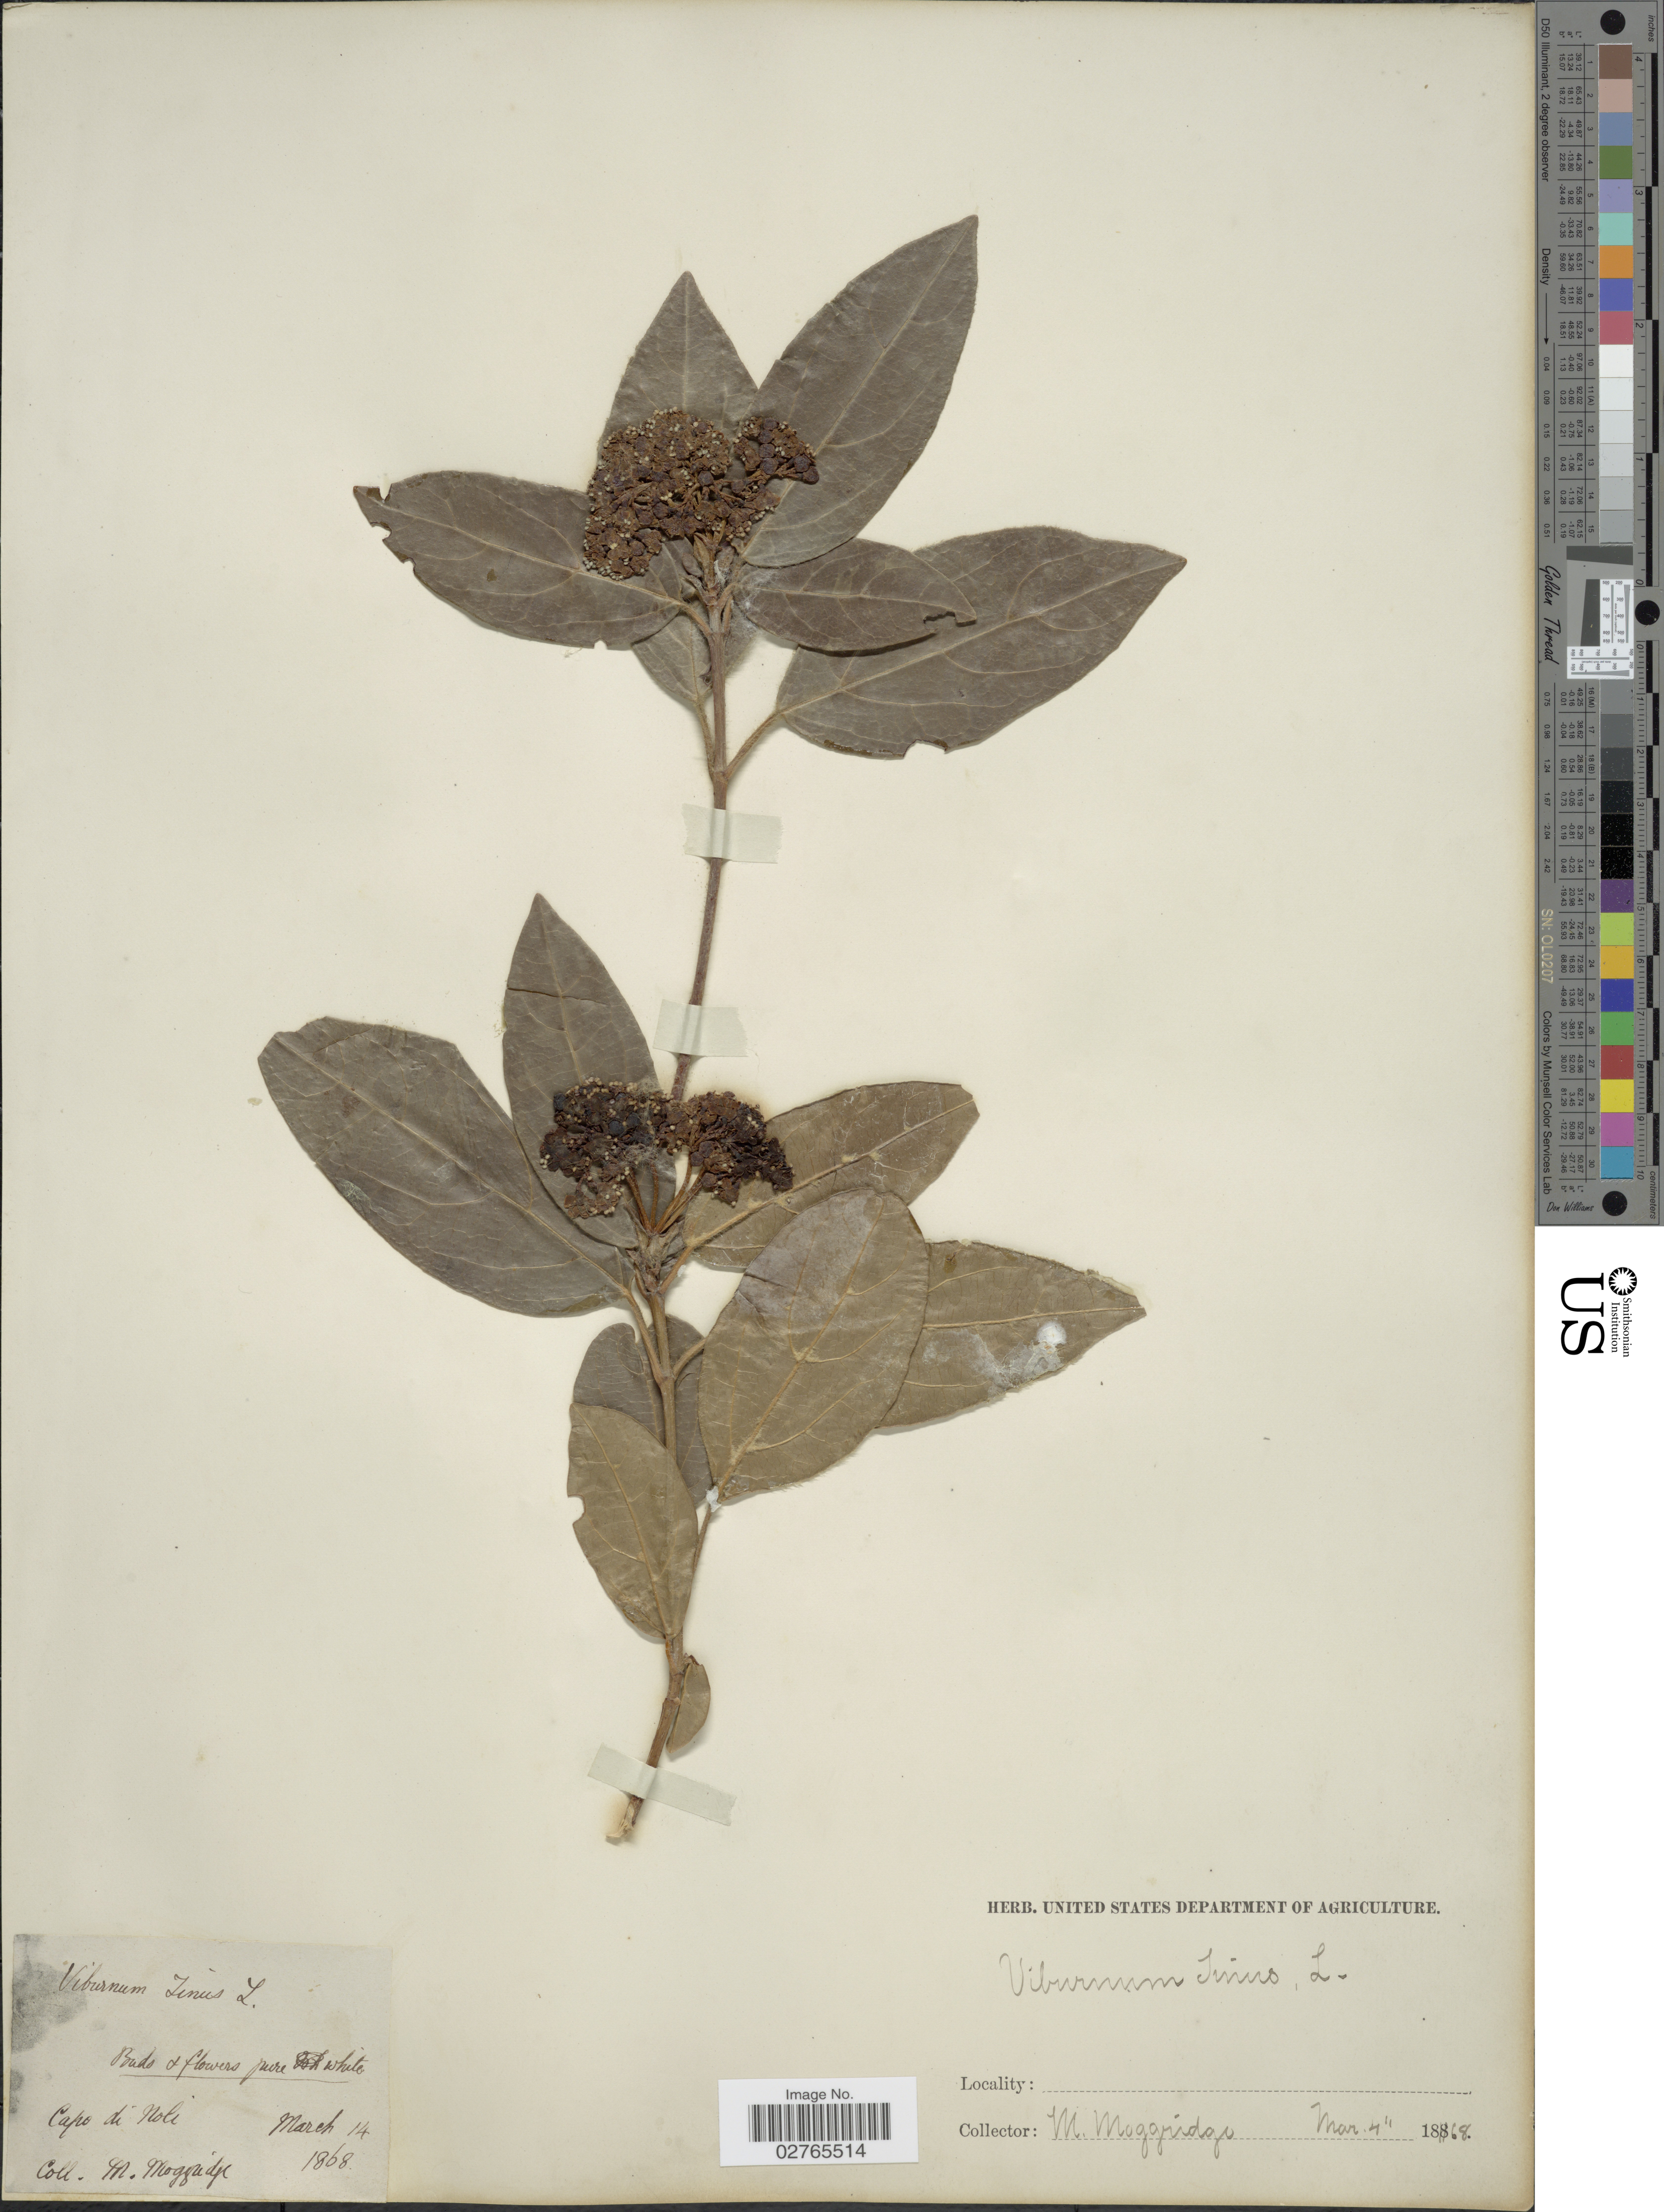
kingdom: Plantae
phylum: Tracheophyta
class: Magnoliopsida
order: Dipsacales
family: Viburnaceae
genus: Viburnum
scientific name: Viburnum tinus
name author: L.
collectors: M. Moggridge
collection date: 1868-03-14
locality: Capo di Noli